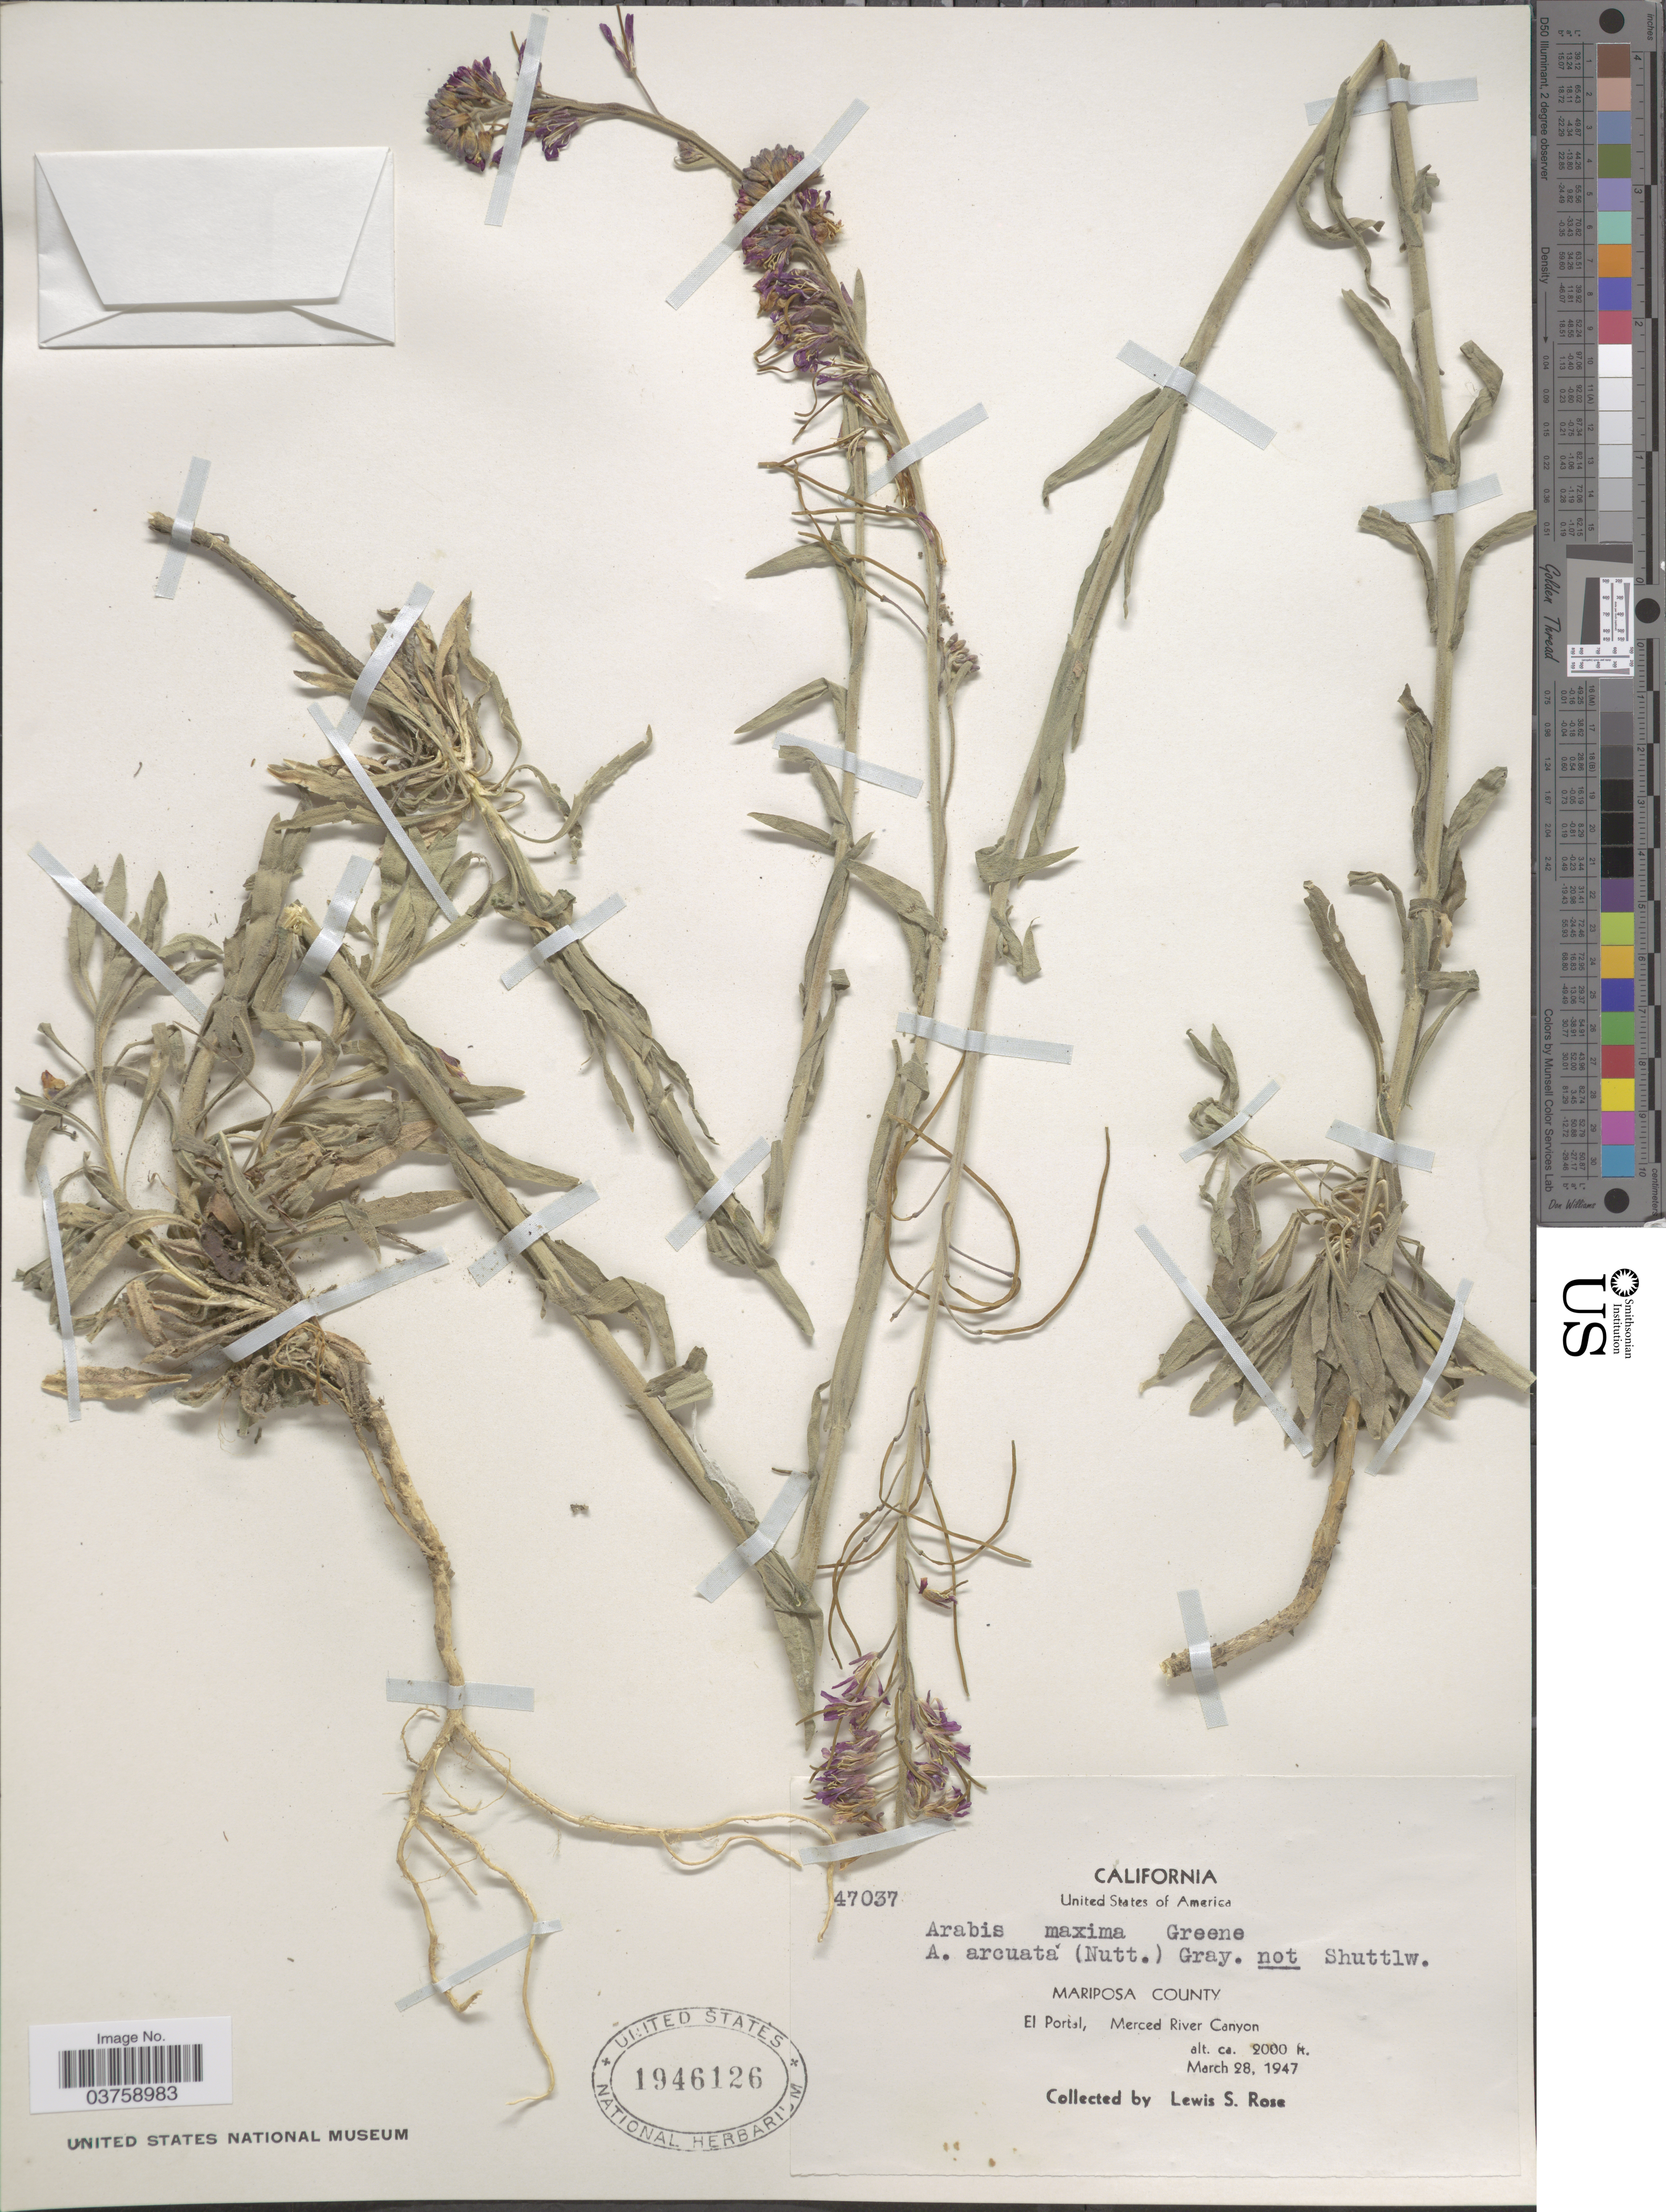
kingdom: Plantae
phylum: Tracheophyta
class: Magnoliopsida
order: Brassicales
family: Brassicaceae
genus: Arabis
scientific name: Arabis sparsiflora var. arcuata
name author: (Nutt.) Rollins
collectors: L. S. Rose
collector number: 47037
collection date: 1947-03-28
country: United States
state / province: California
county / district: Mariposa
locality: Mariposa County. El Portal, Merced River Canyon.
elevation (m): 610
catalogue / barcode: US 1946126